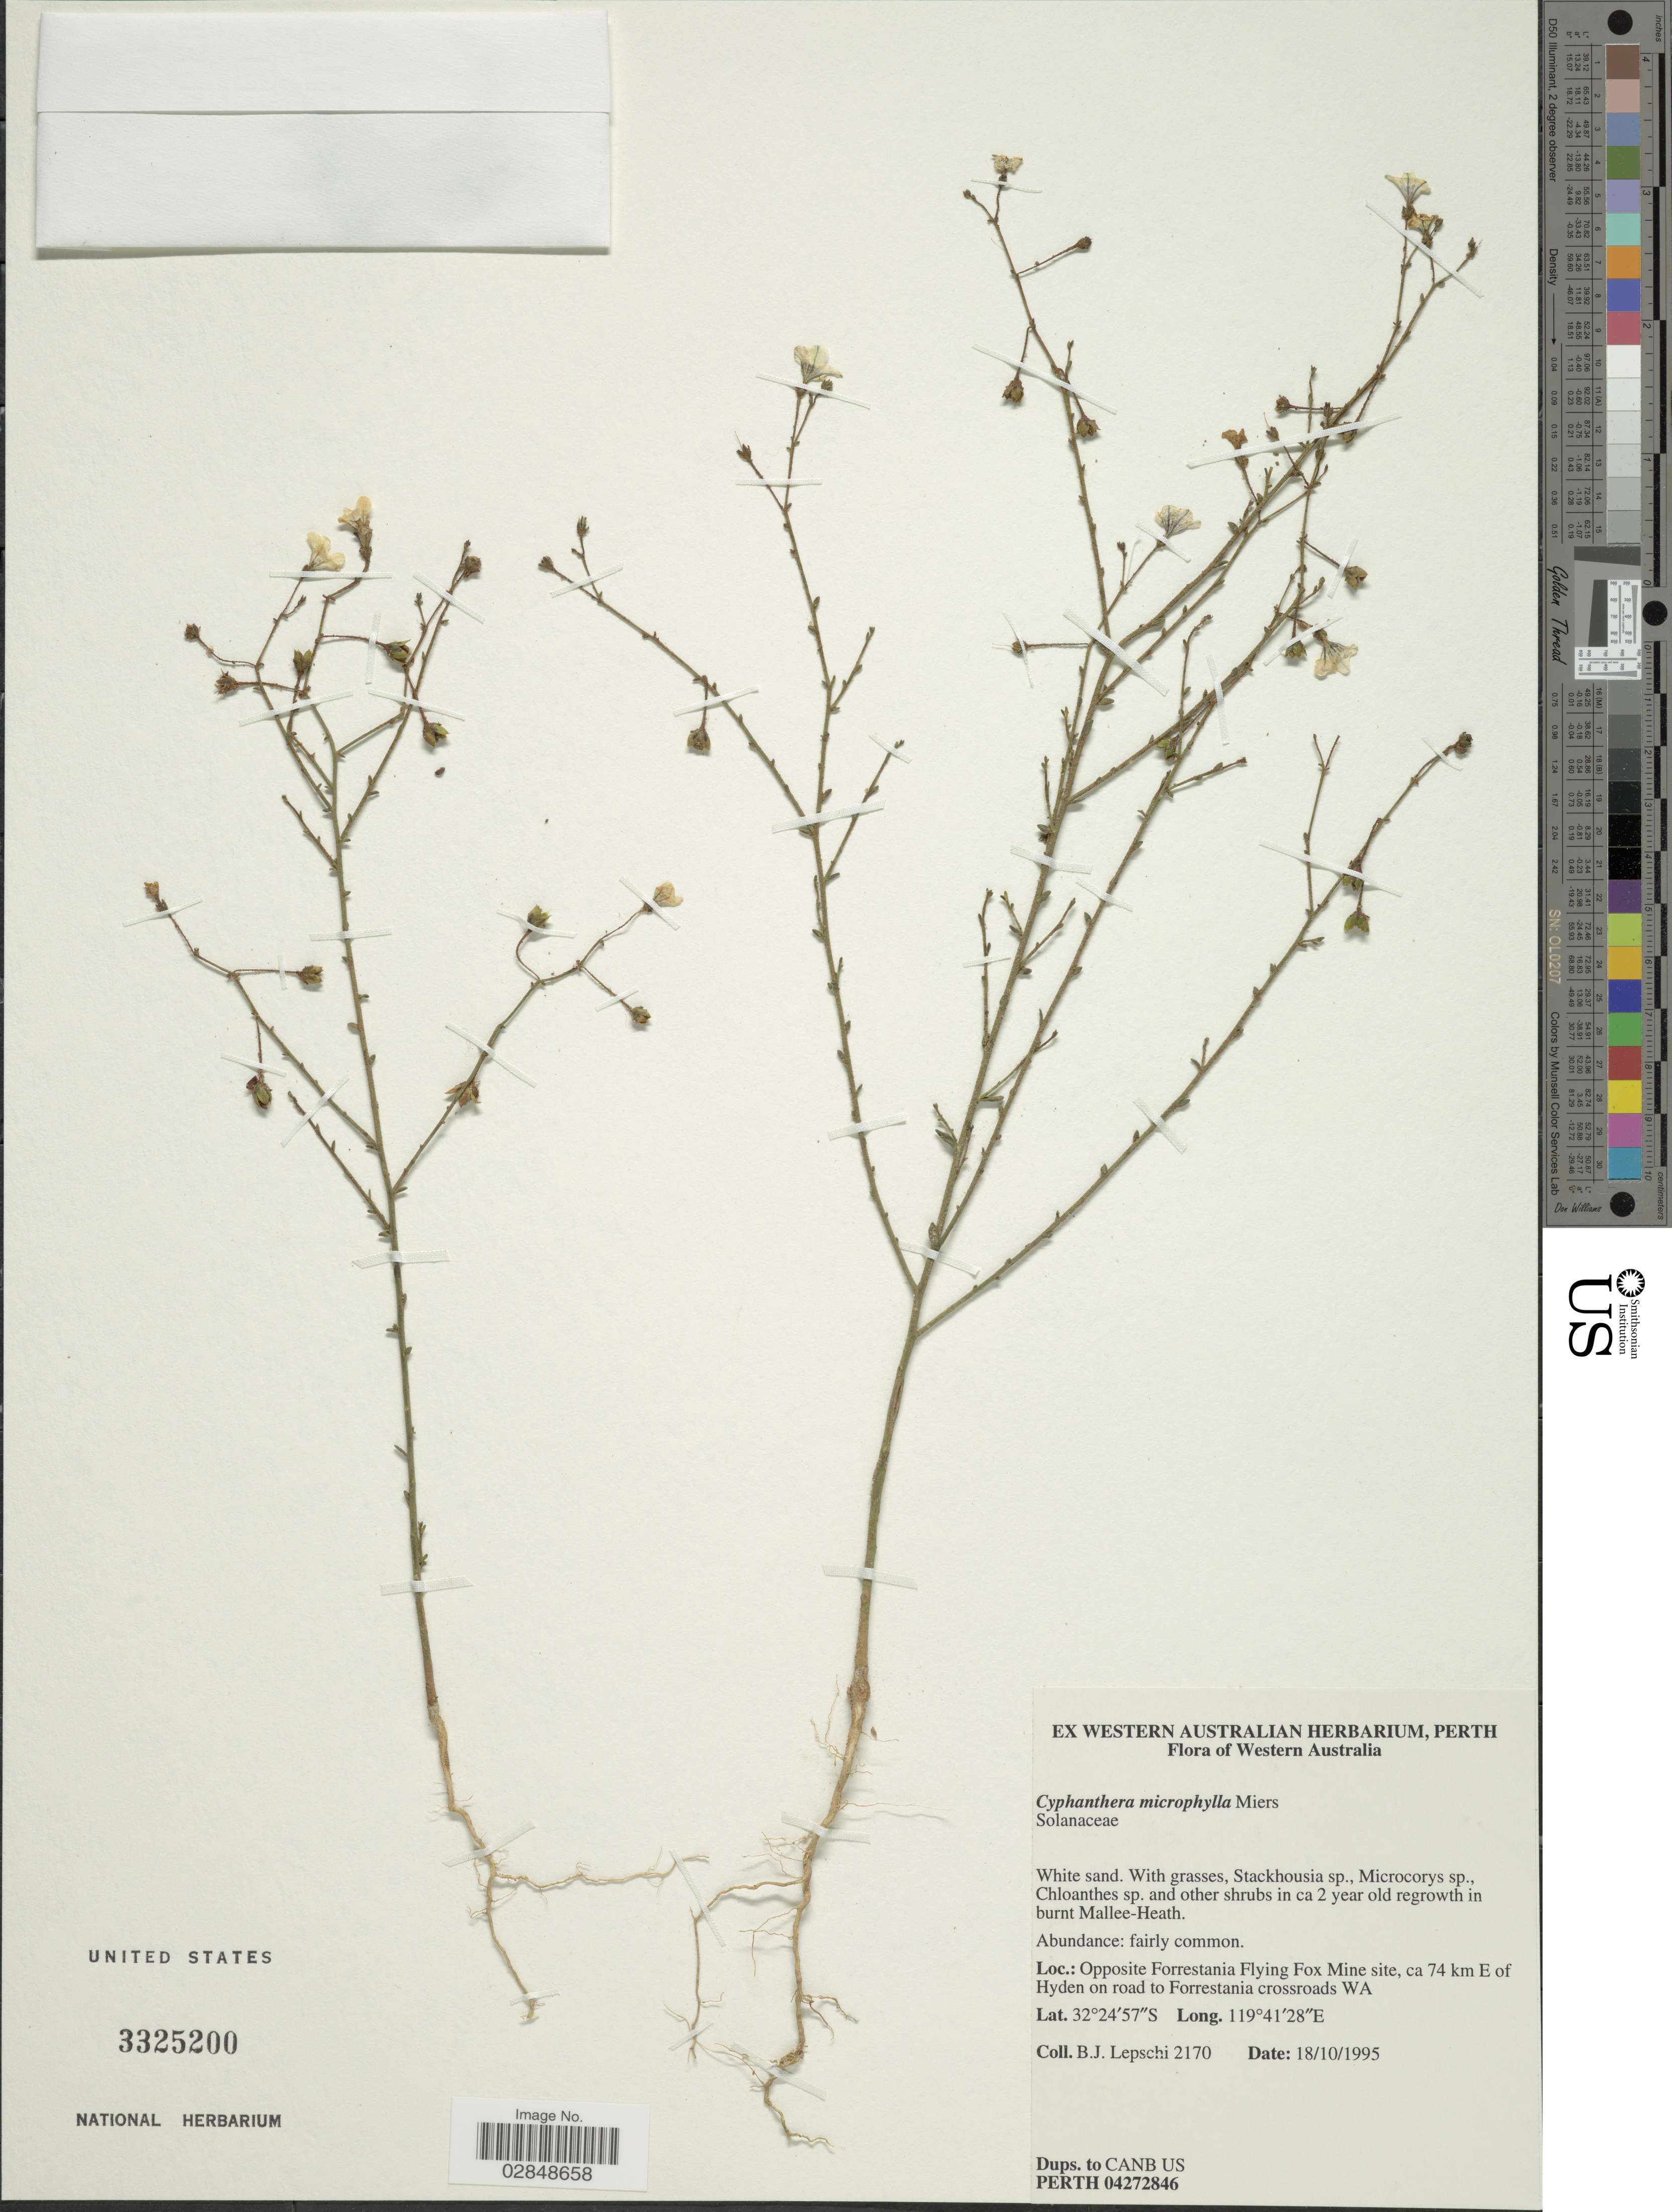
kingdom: Plantae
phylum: Tracheophyta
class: Magnoliopsida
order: Solanales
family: Solanaceae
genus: Cyphanthera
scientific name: Cyphanthera microphylla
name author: Miers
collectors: B. Lepschi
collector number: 2170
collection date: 1995-10-18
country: Australia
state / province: Western Australia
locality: Opposite Forrestania Flying Fox Mine site, ca 74 km E of Hyden on road to Forrestania crossroads WA.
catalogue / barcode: US 3325200